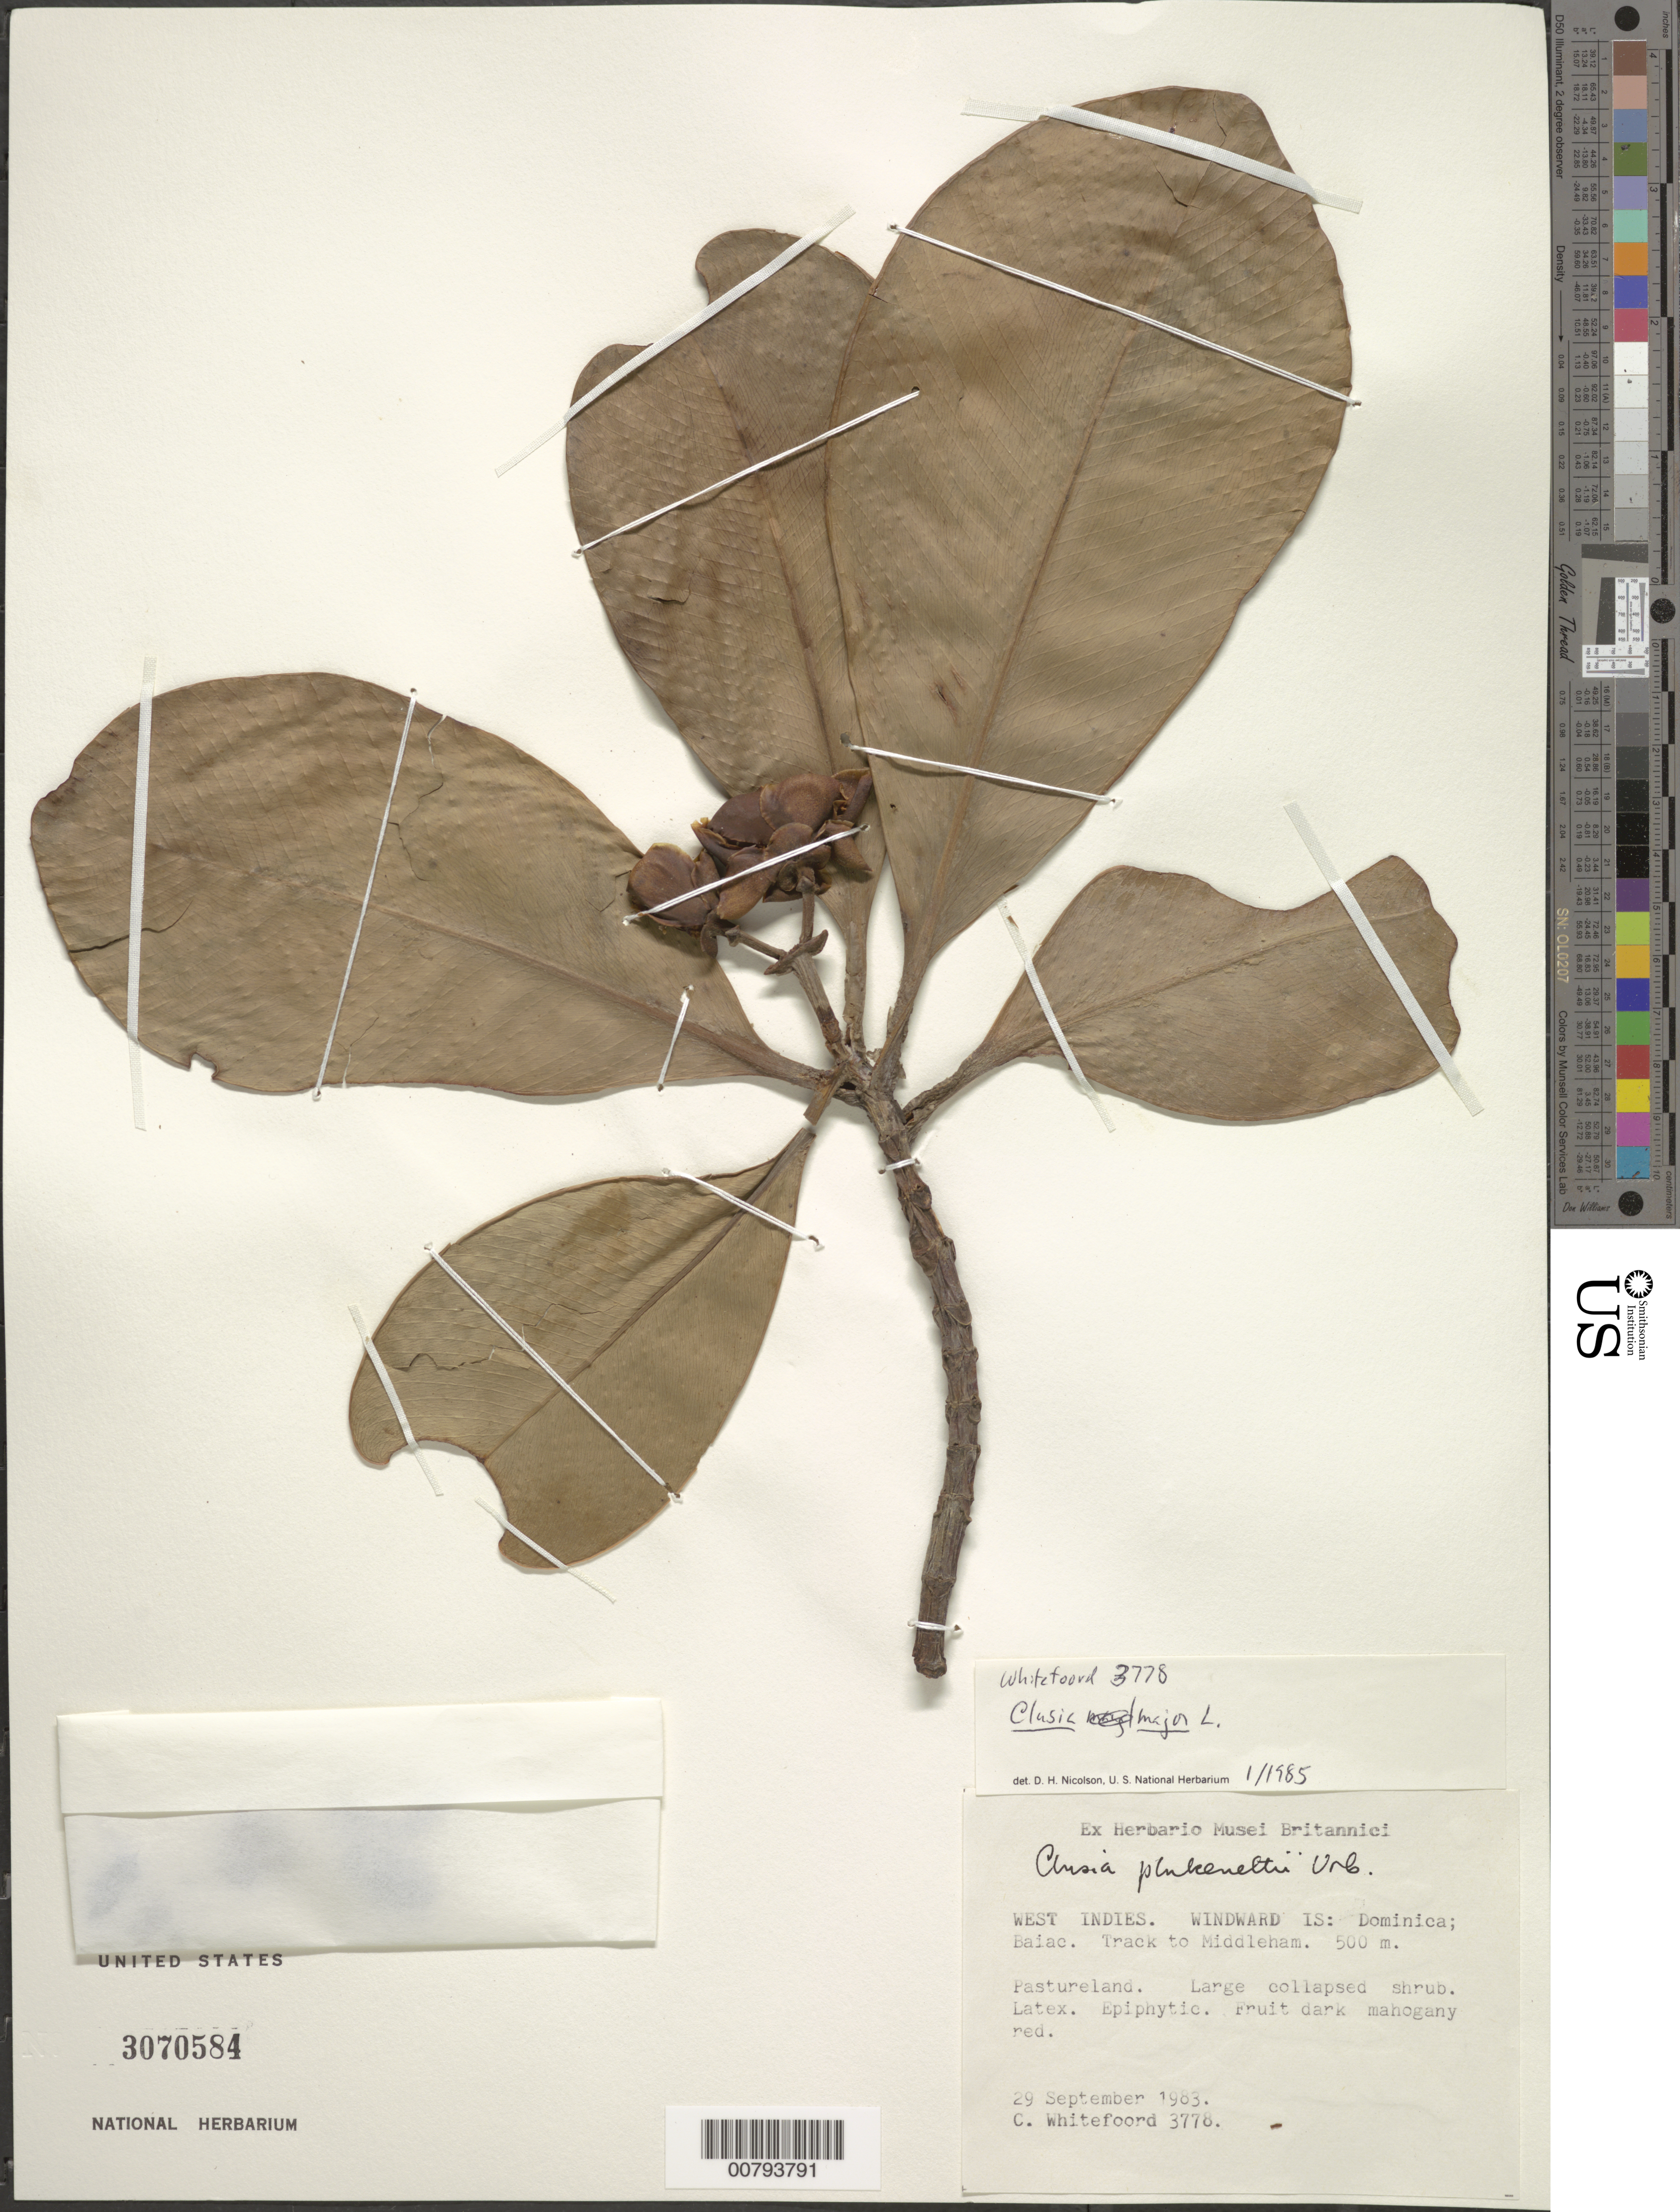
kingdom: Plantae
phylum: Tracheophyta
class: Magnoliopsida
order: Malpighiales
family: Clusiaceae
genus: Clusia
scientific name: Clusia major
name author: L.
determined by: Nicolson, D. H.; DeFilipps, R. A.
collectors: C. Whitefoord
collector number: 3778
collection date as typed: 29 Sep 1983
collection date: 1983-09-29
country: Dominica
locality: Baiac. Track to Middleham.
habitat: Pastureland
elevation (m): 500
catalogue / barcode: US 3070584